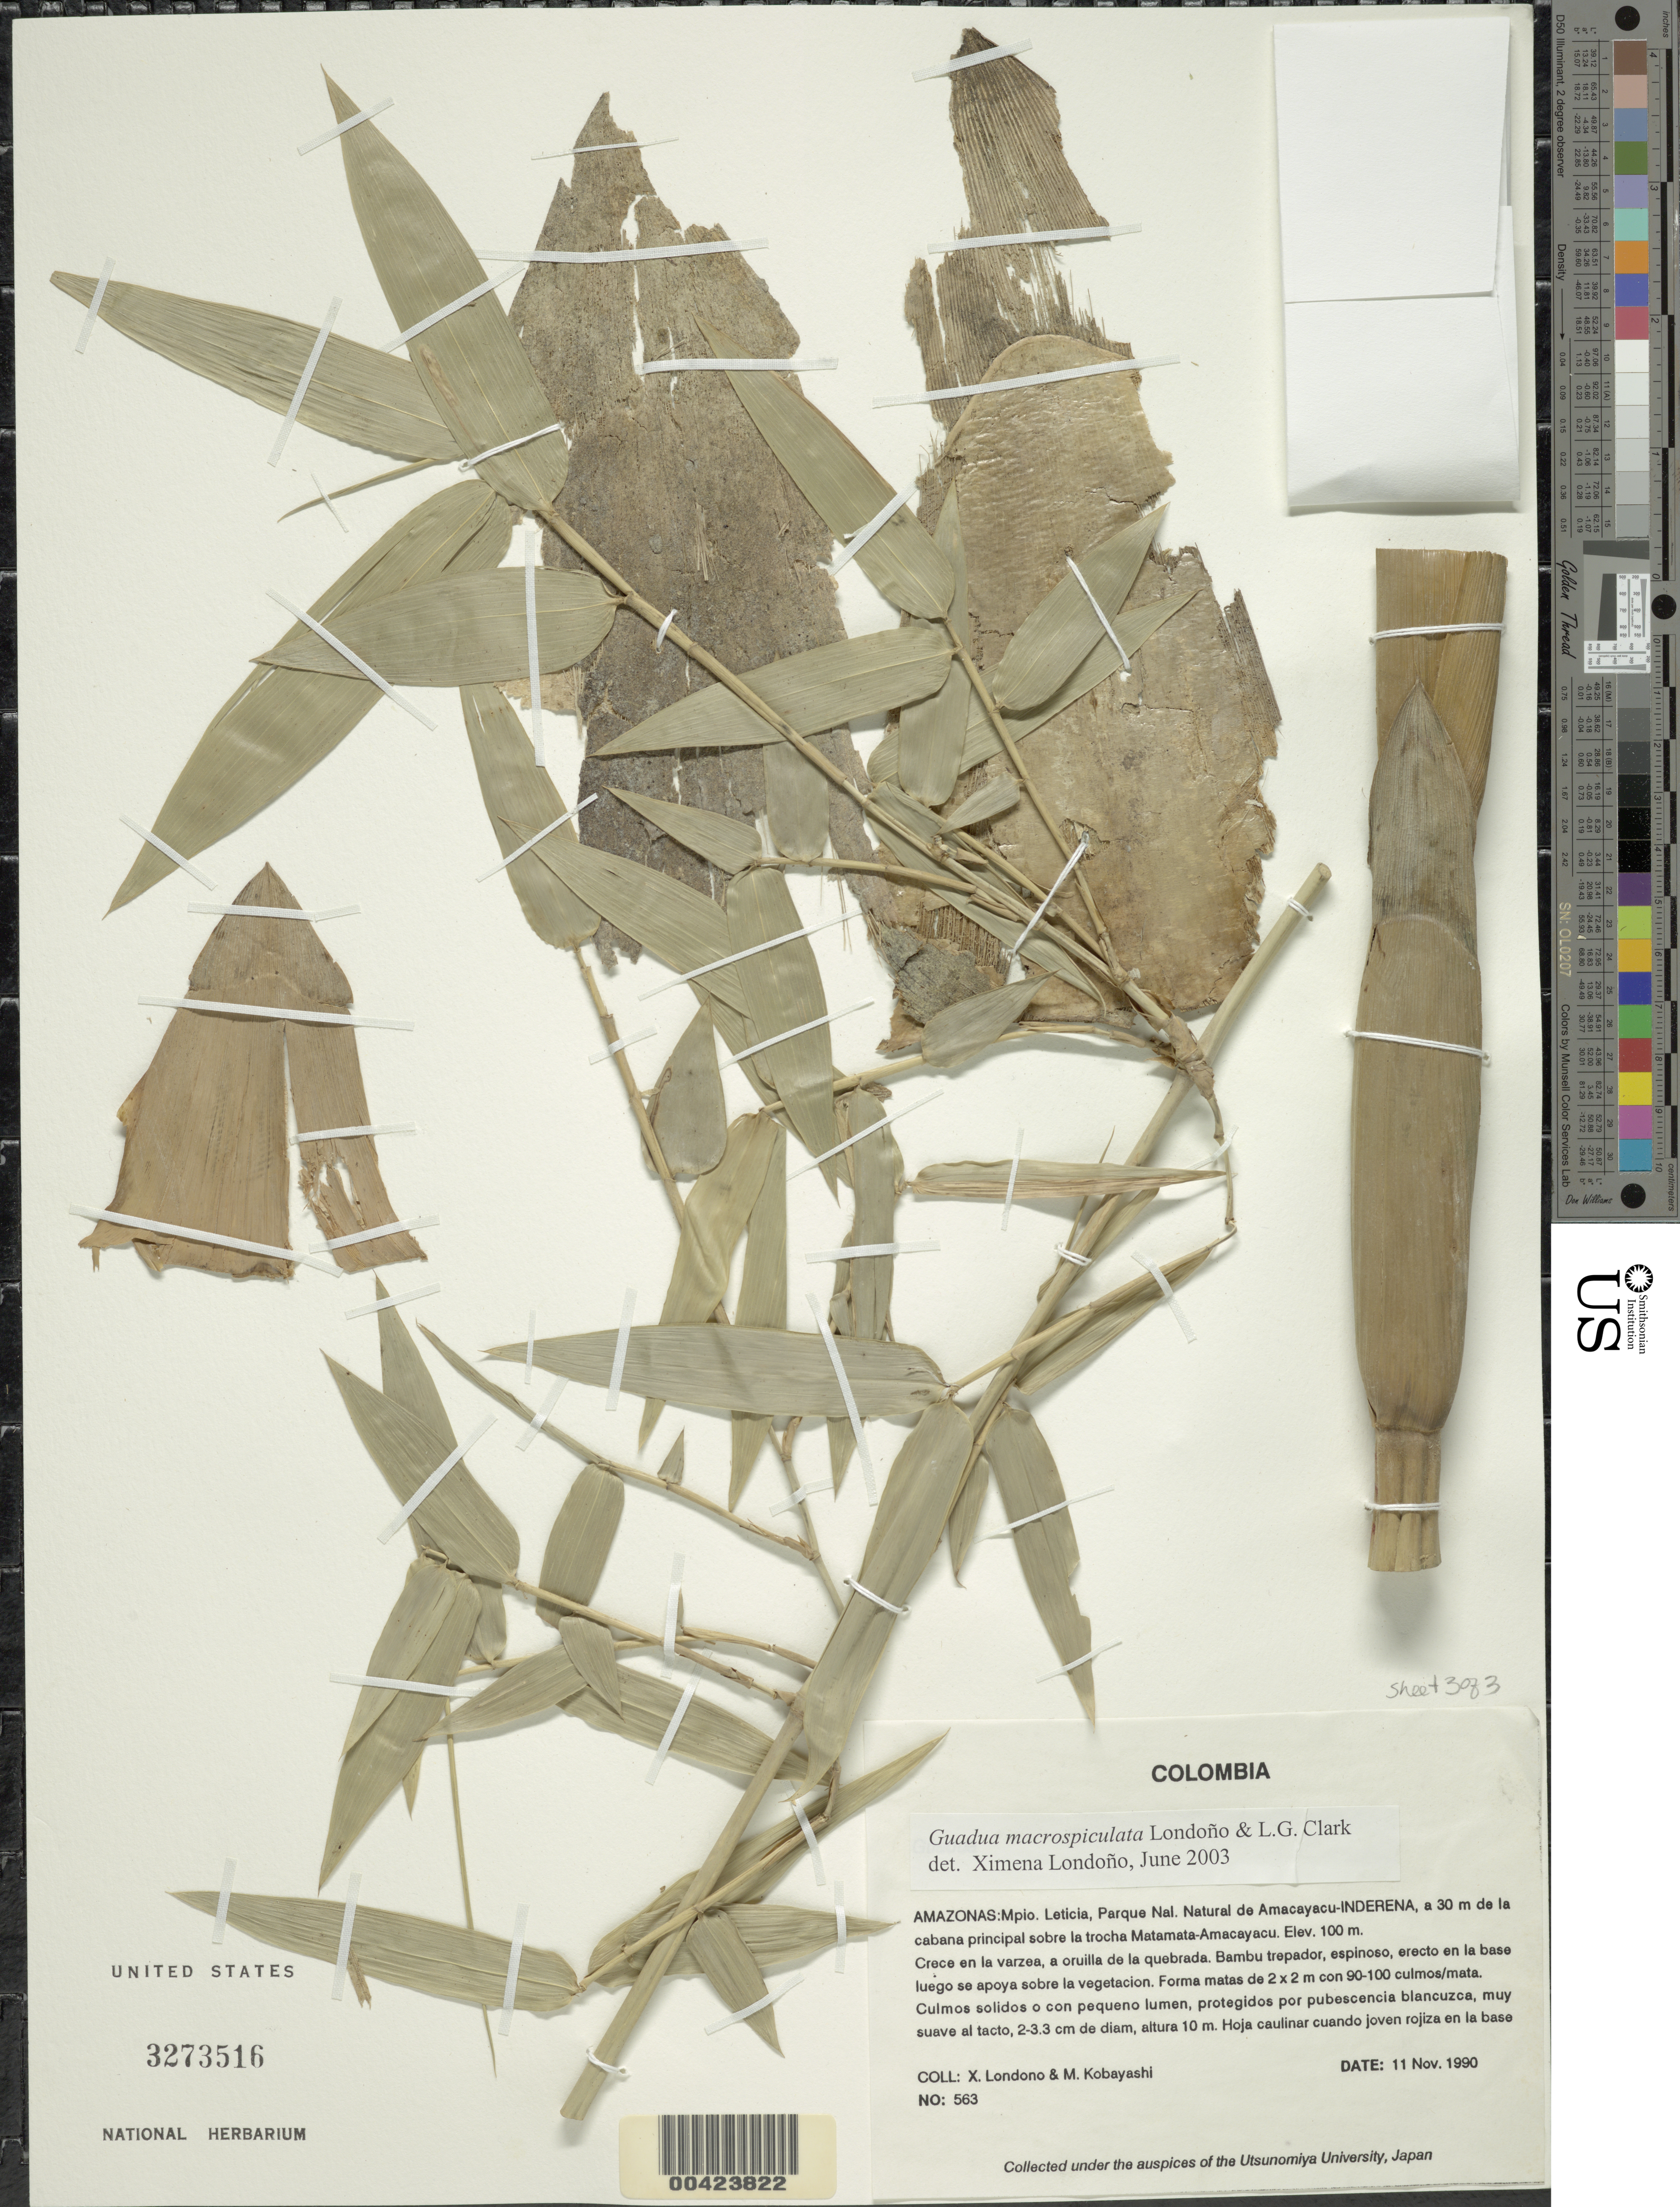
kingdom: Plantae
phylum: Tracheophyta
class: Liliopsida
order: Poales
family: Poaceae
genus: Guadua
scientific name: Guadua macrospiculata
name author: Londoño & L.G. Clark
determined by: Londoño, X., (TULV), Jardin Botanico "Juan Maria Cespedes"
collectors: X. Londoño & M. Kobayashi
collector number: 563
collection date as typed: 11 Nov 1990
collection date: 1990-11-11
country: Colombia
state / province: Amazônas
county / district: Leticia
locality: Parque Nacional Natural de Amaca-Yacu - Inderena, a 30 m de la Cabana Principal Sobre la Trocha Matamata-Amaca-Yacu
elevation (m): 100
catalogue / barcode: US 3273516